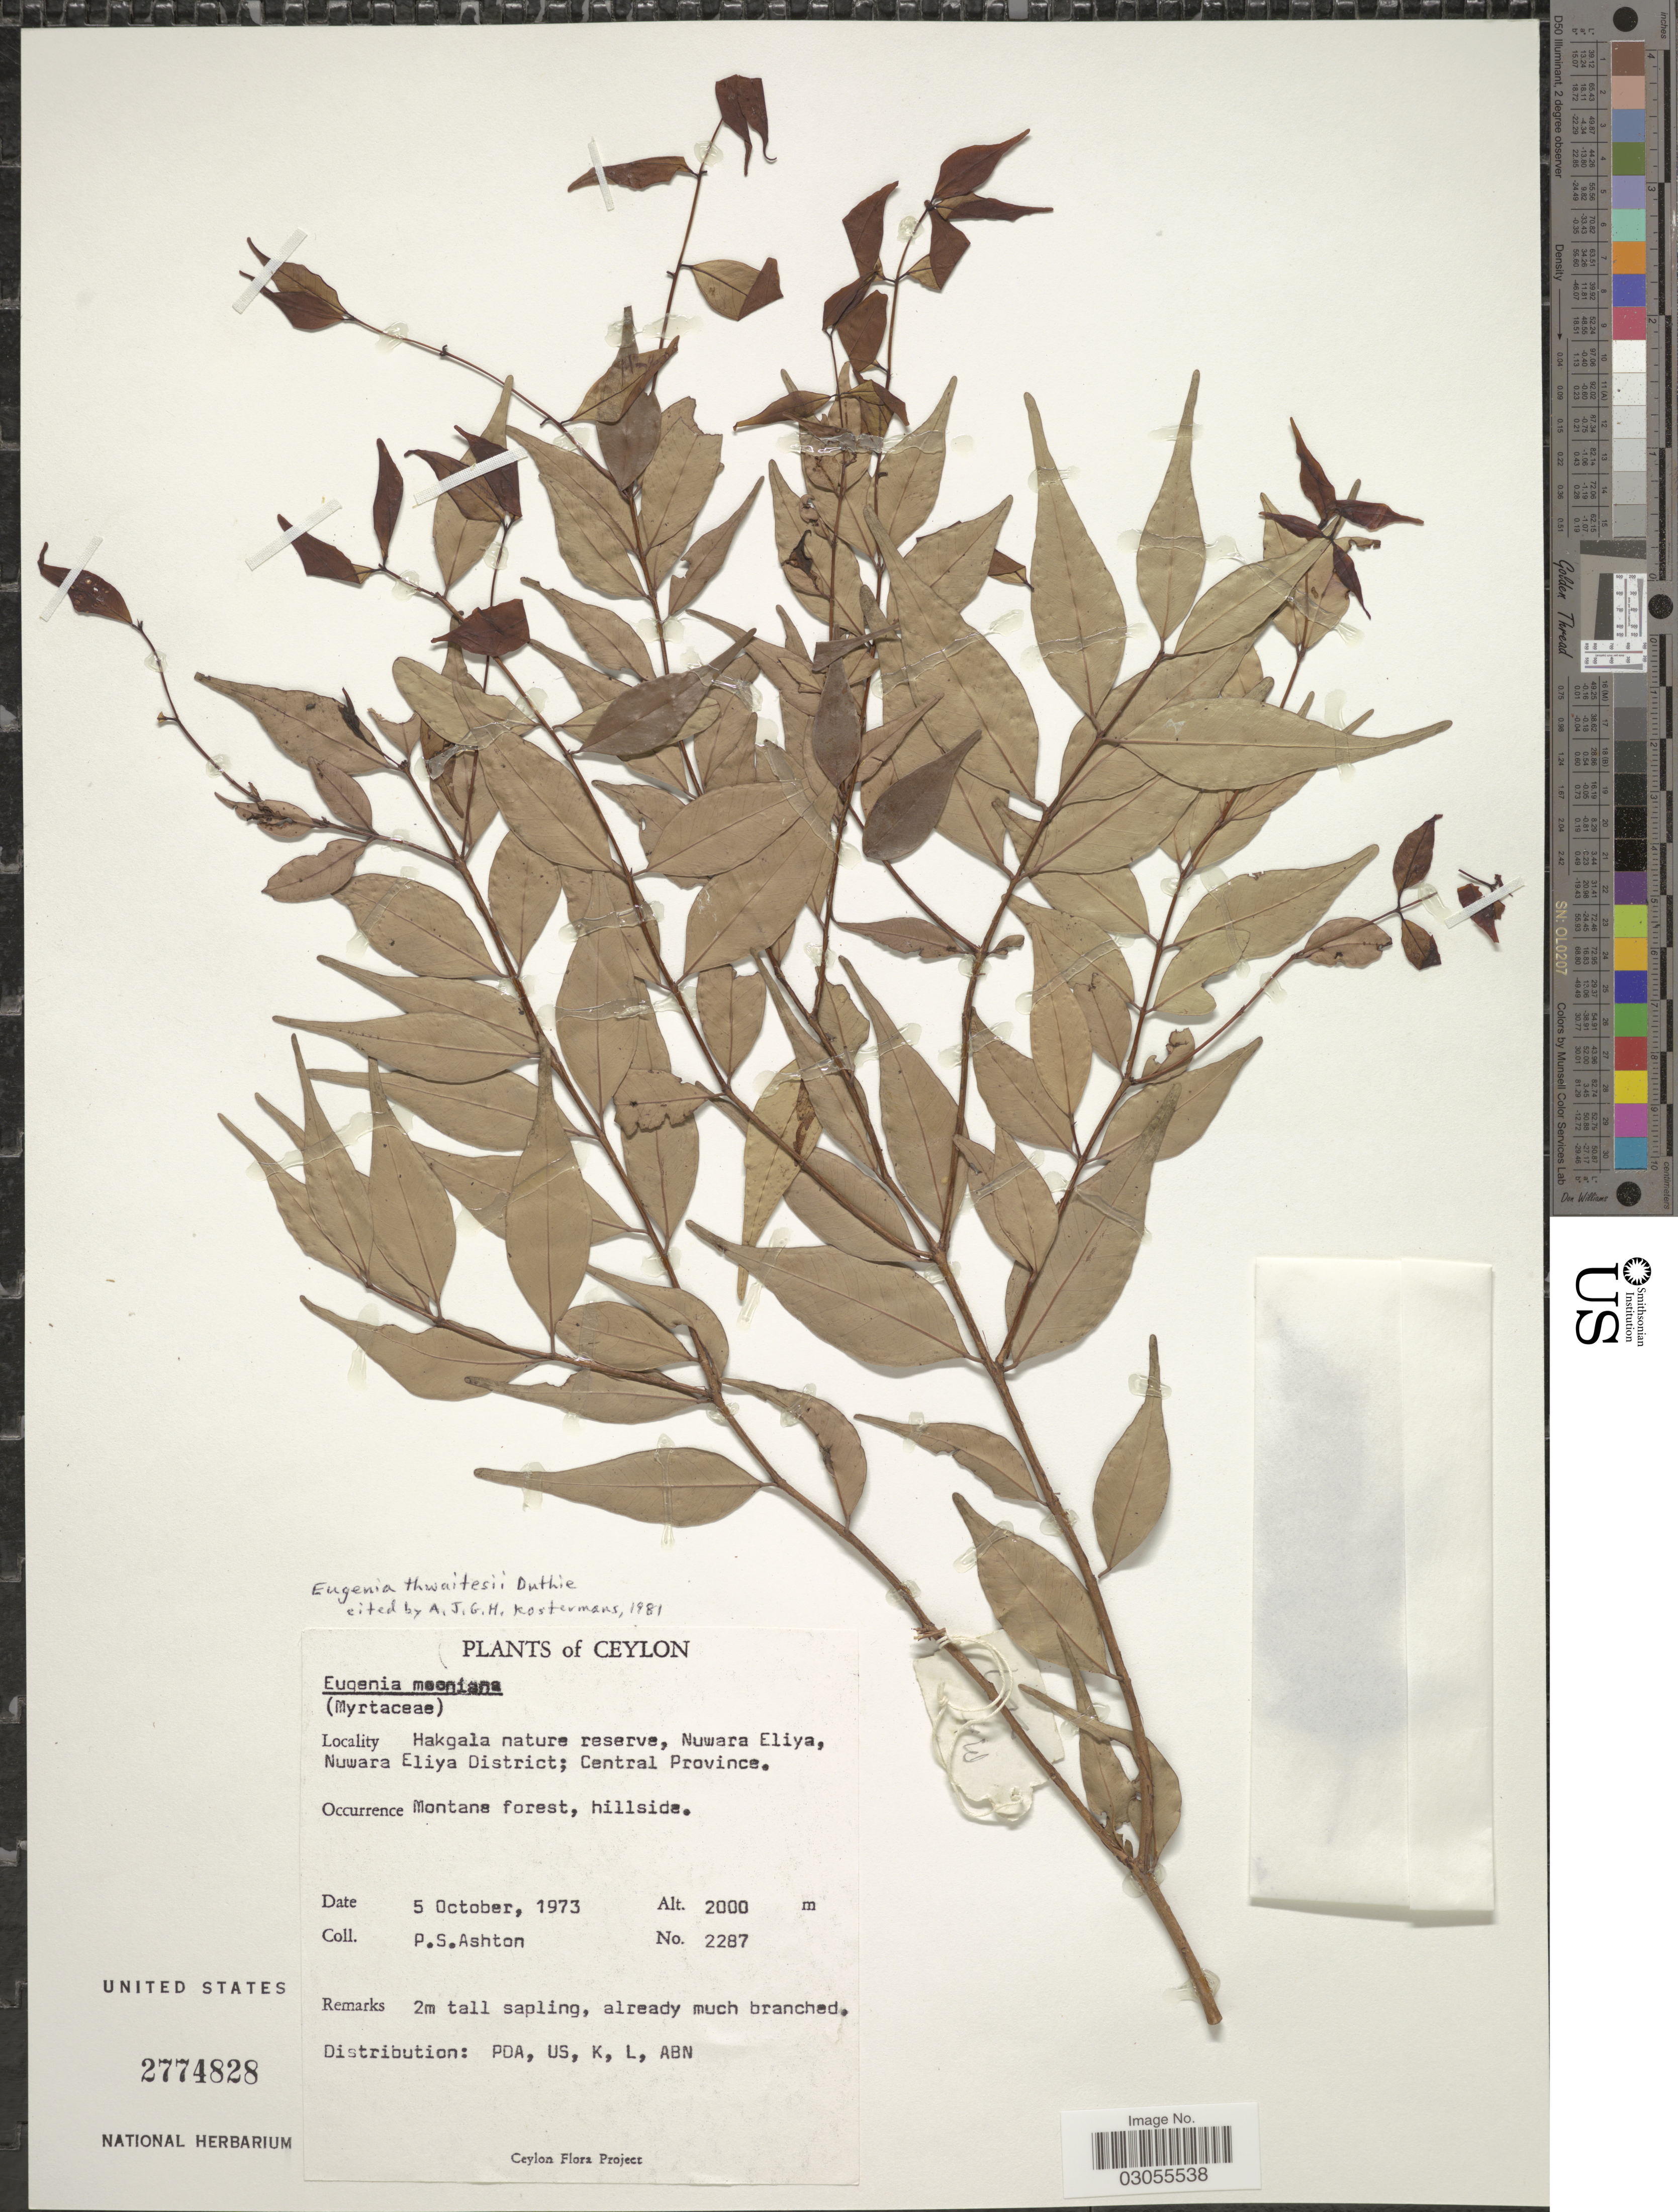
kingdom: Plantae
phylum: Tracheophyta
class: Magnoliopsida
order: Myrtales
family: Myrtaceae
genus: Eugenia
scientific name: Eugenia thwaitesii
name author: Duthie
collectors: P. S. Ashton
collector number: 2287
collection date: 1973-10-05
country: Sri Lanka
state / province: Central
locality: Ceylon. Hakgala nature reserve, Nuwara Eliya, Nuwara Eliya District.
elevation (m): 2000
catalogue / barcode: US 2774828